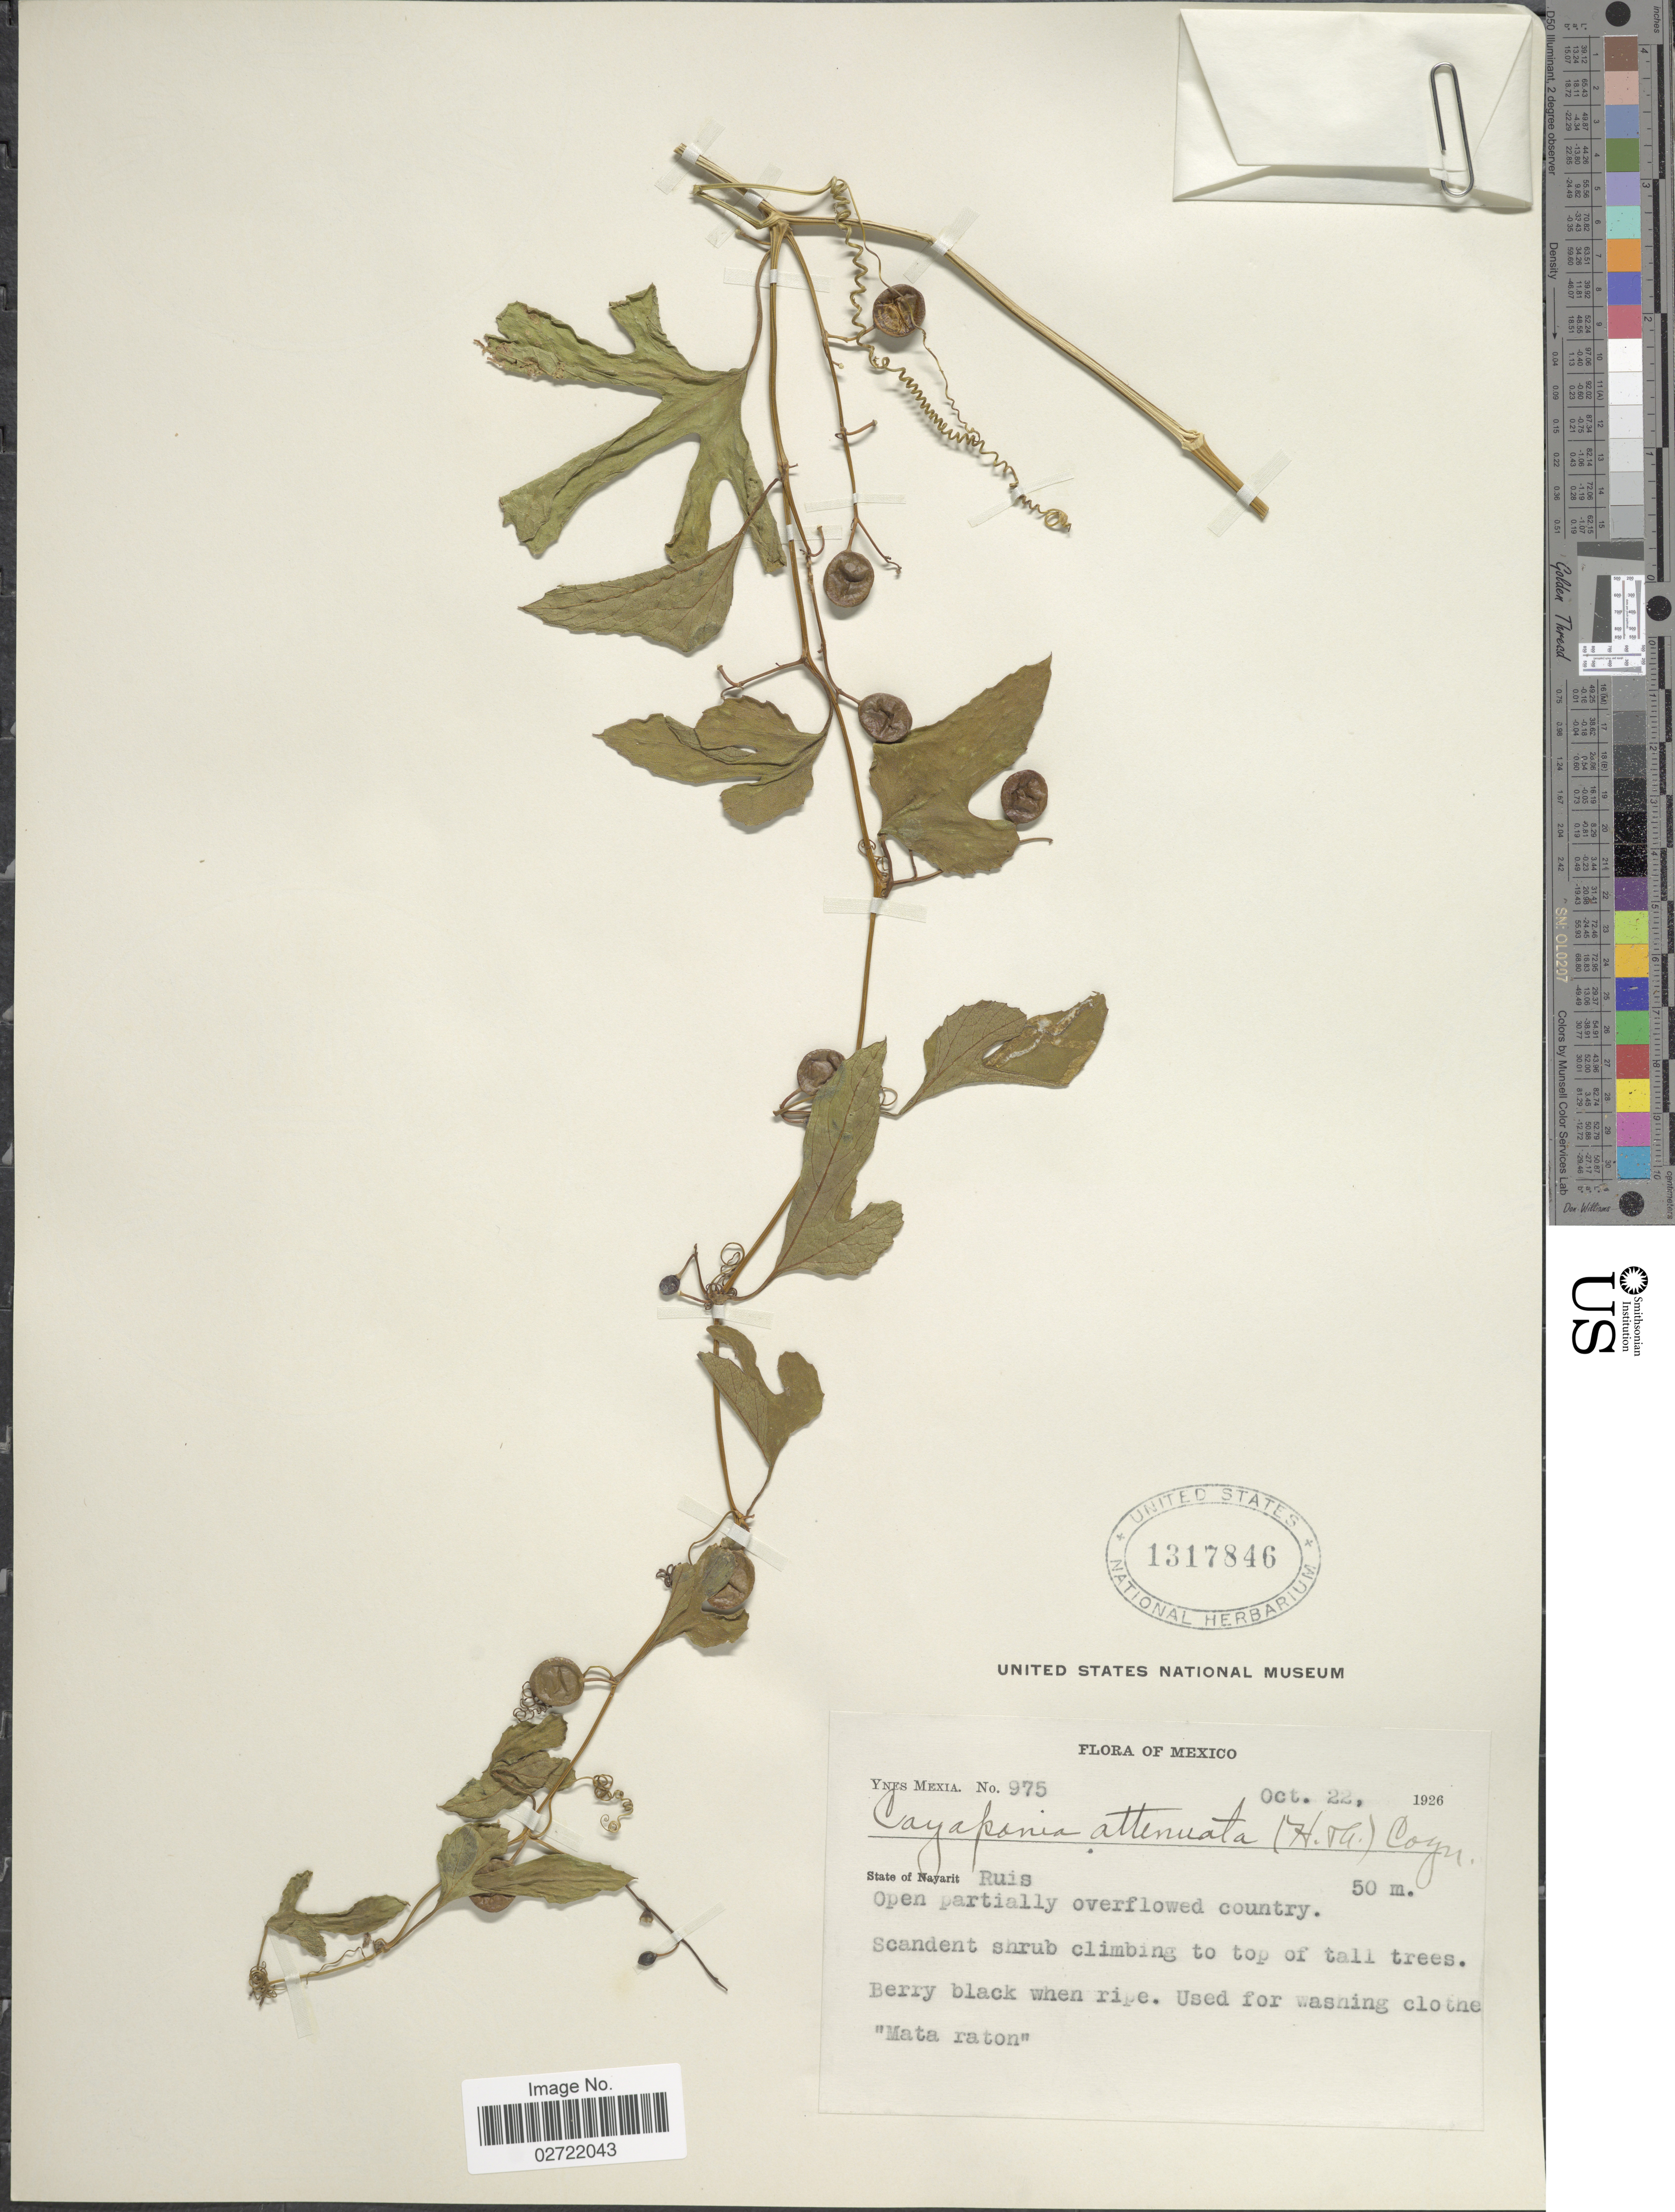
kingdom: Plantae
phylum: Tracheophyta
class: Magnoliopsida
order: Cucurbitales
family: Cucurbitaceae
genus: Cayaponia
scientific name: Cayaponia attenuata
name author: (Hook. & Arn.) Cogn.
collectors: Y. Mexia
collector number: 975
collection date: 1926-10-22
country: Mexico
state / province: Nayarit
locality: Ruis, Open partially overflowed country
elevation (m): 50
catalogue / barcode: US 1317846